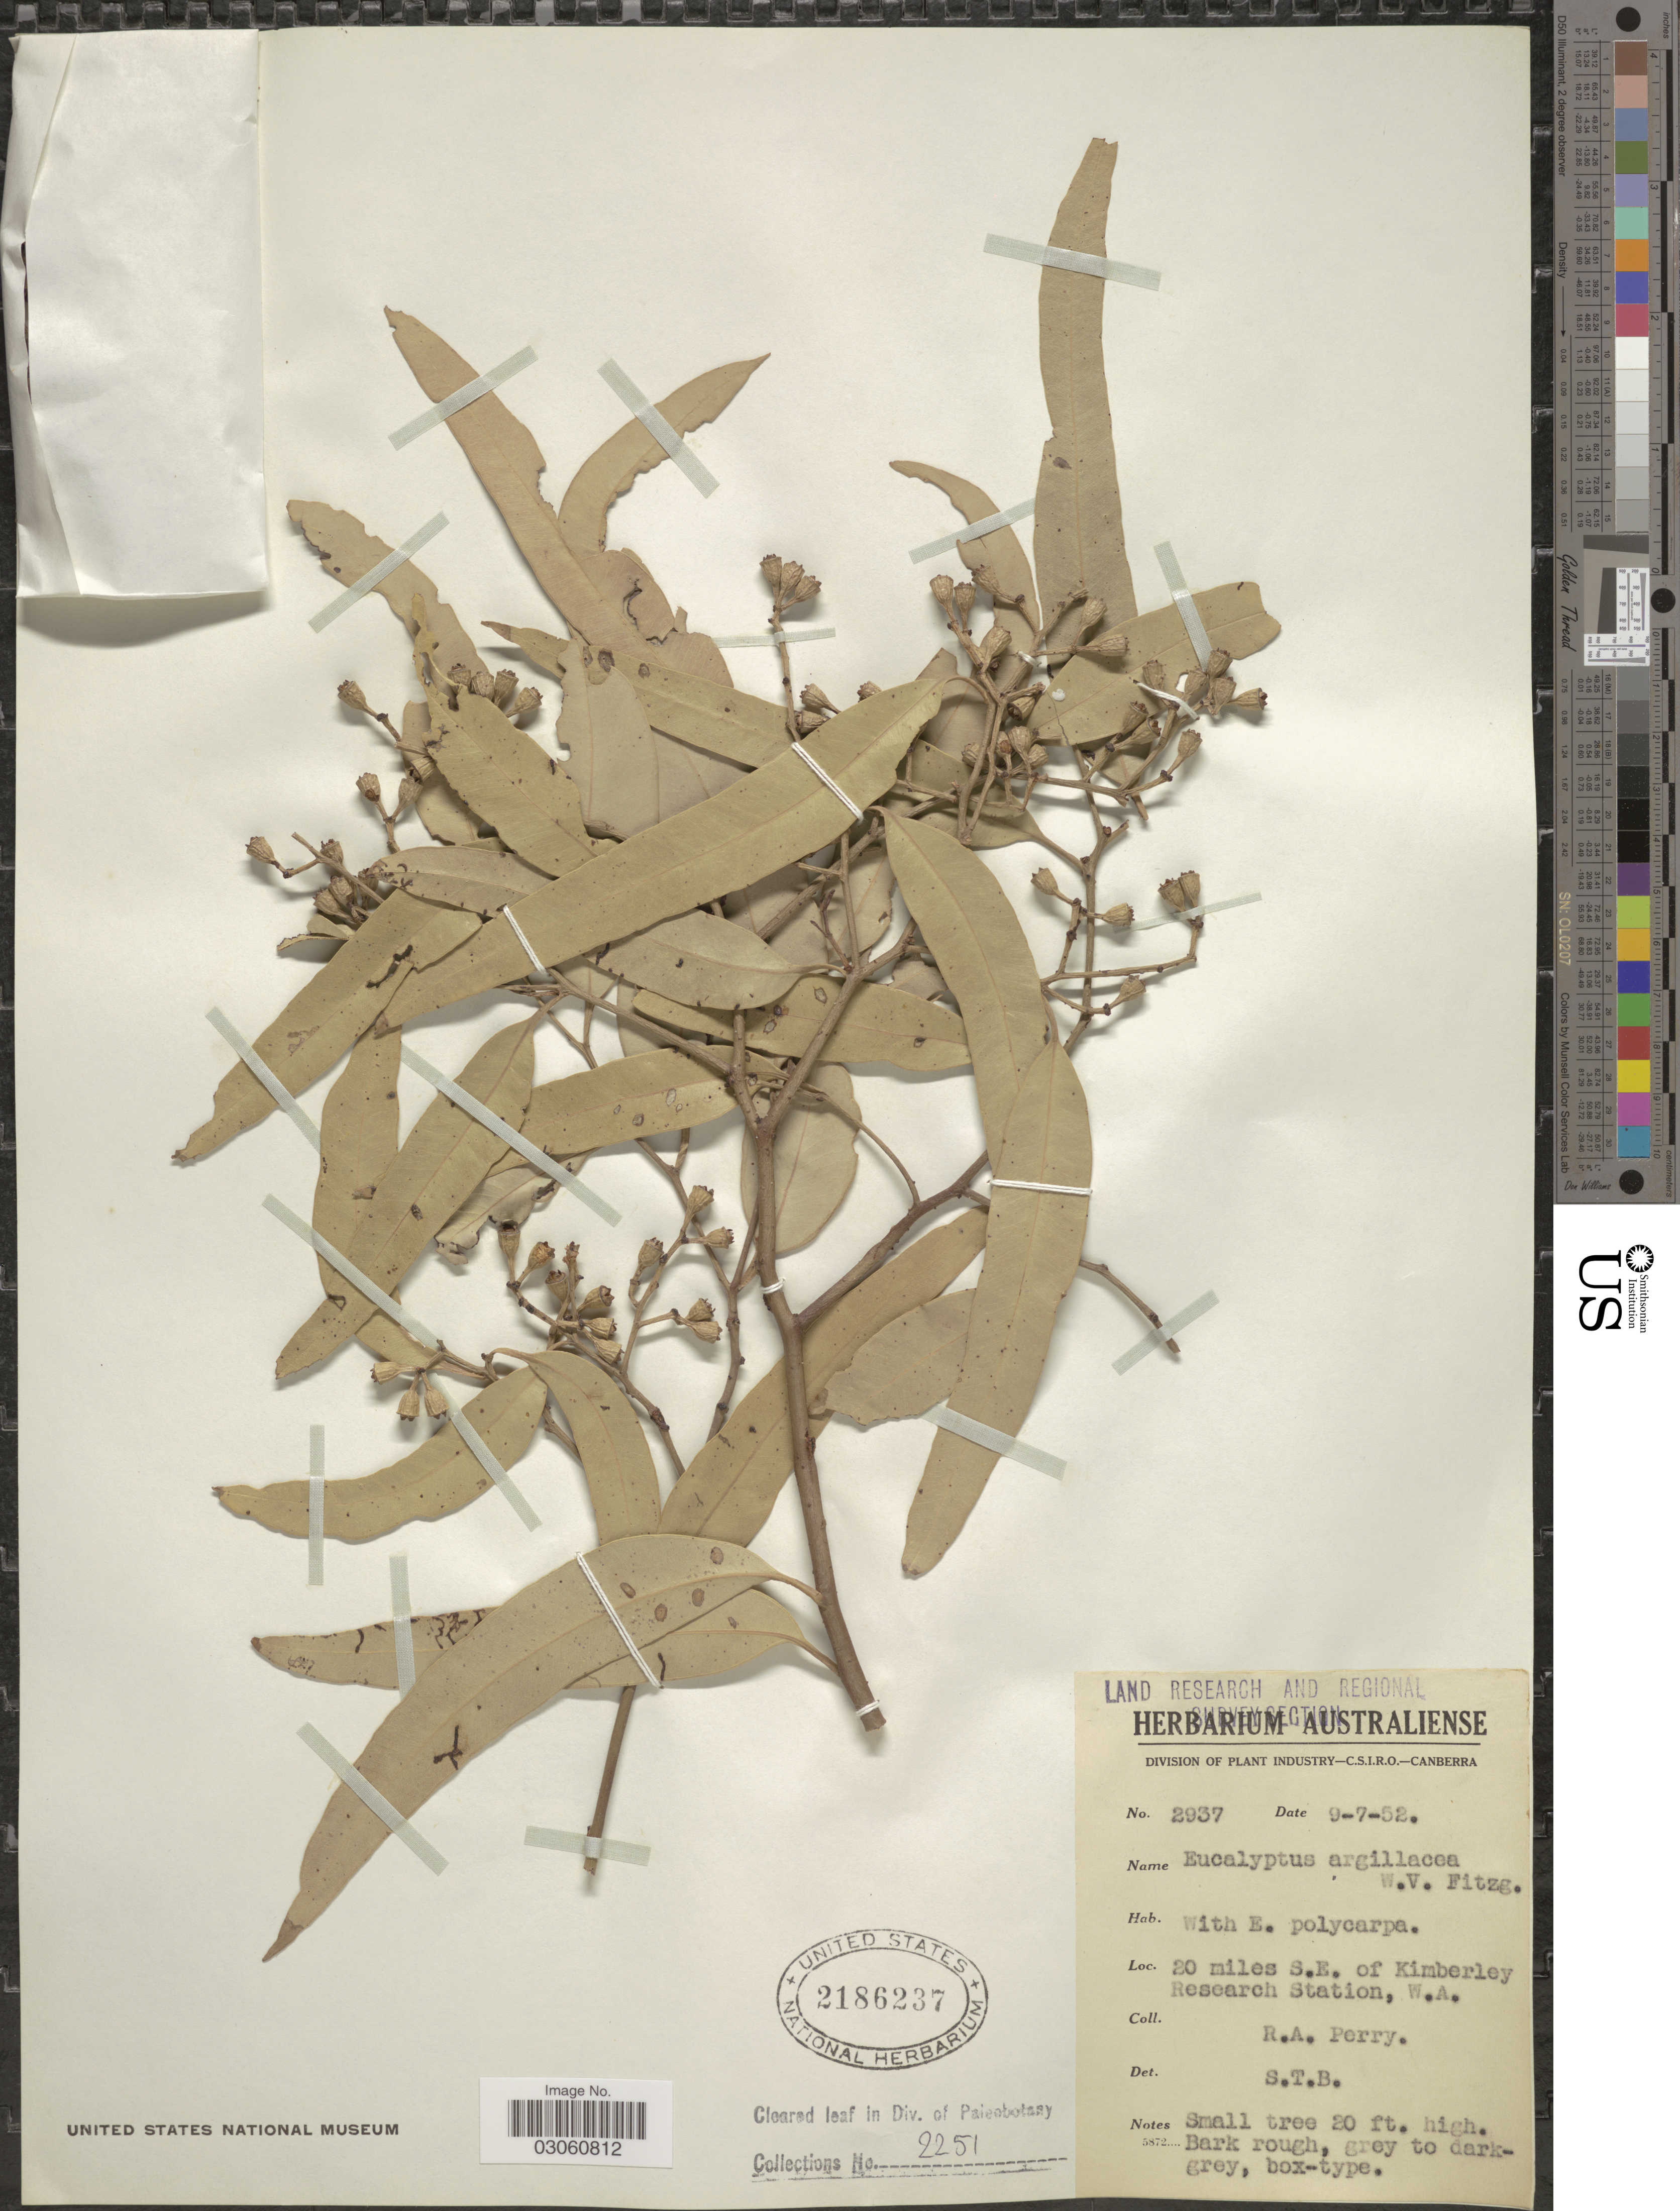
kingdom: Plantae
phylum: Tracheophyta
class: Magnoliopsida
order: Myrtales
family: Myrtaceae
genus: Eucalyptus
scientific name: Eucalyptus argillacea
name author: W. Fitzg. ex Maiden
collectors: Perry, R. A.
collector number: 2937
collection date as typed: Transcribed d/m/y: 9/7/52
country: Australia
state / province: Western Australia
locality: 20 miles S.E. of Kimberley Research Station, W.A.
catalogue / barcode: US 2186237